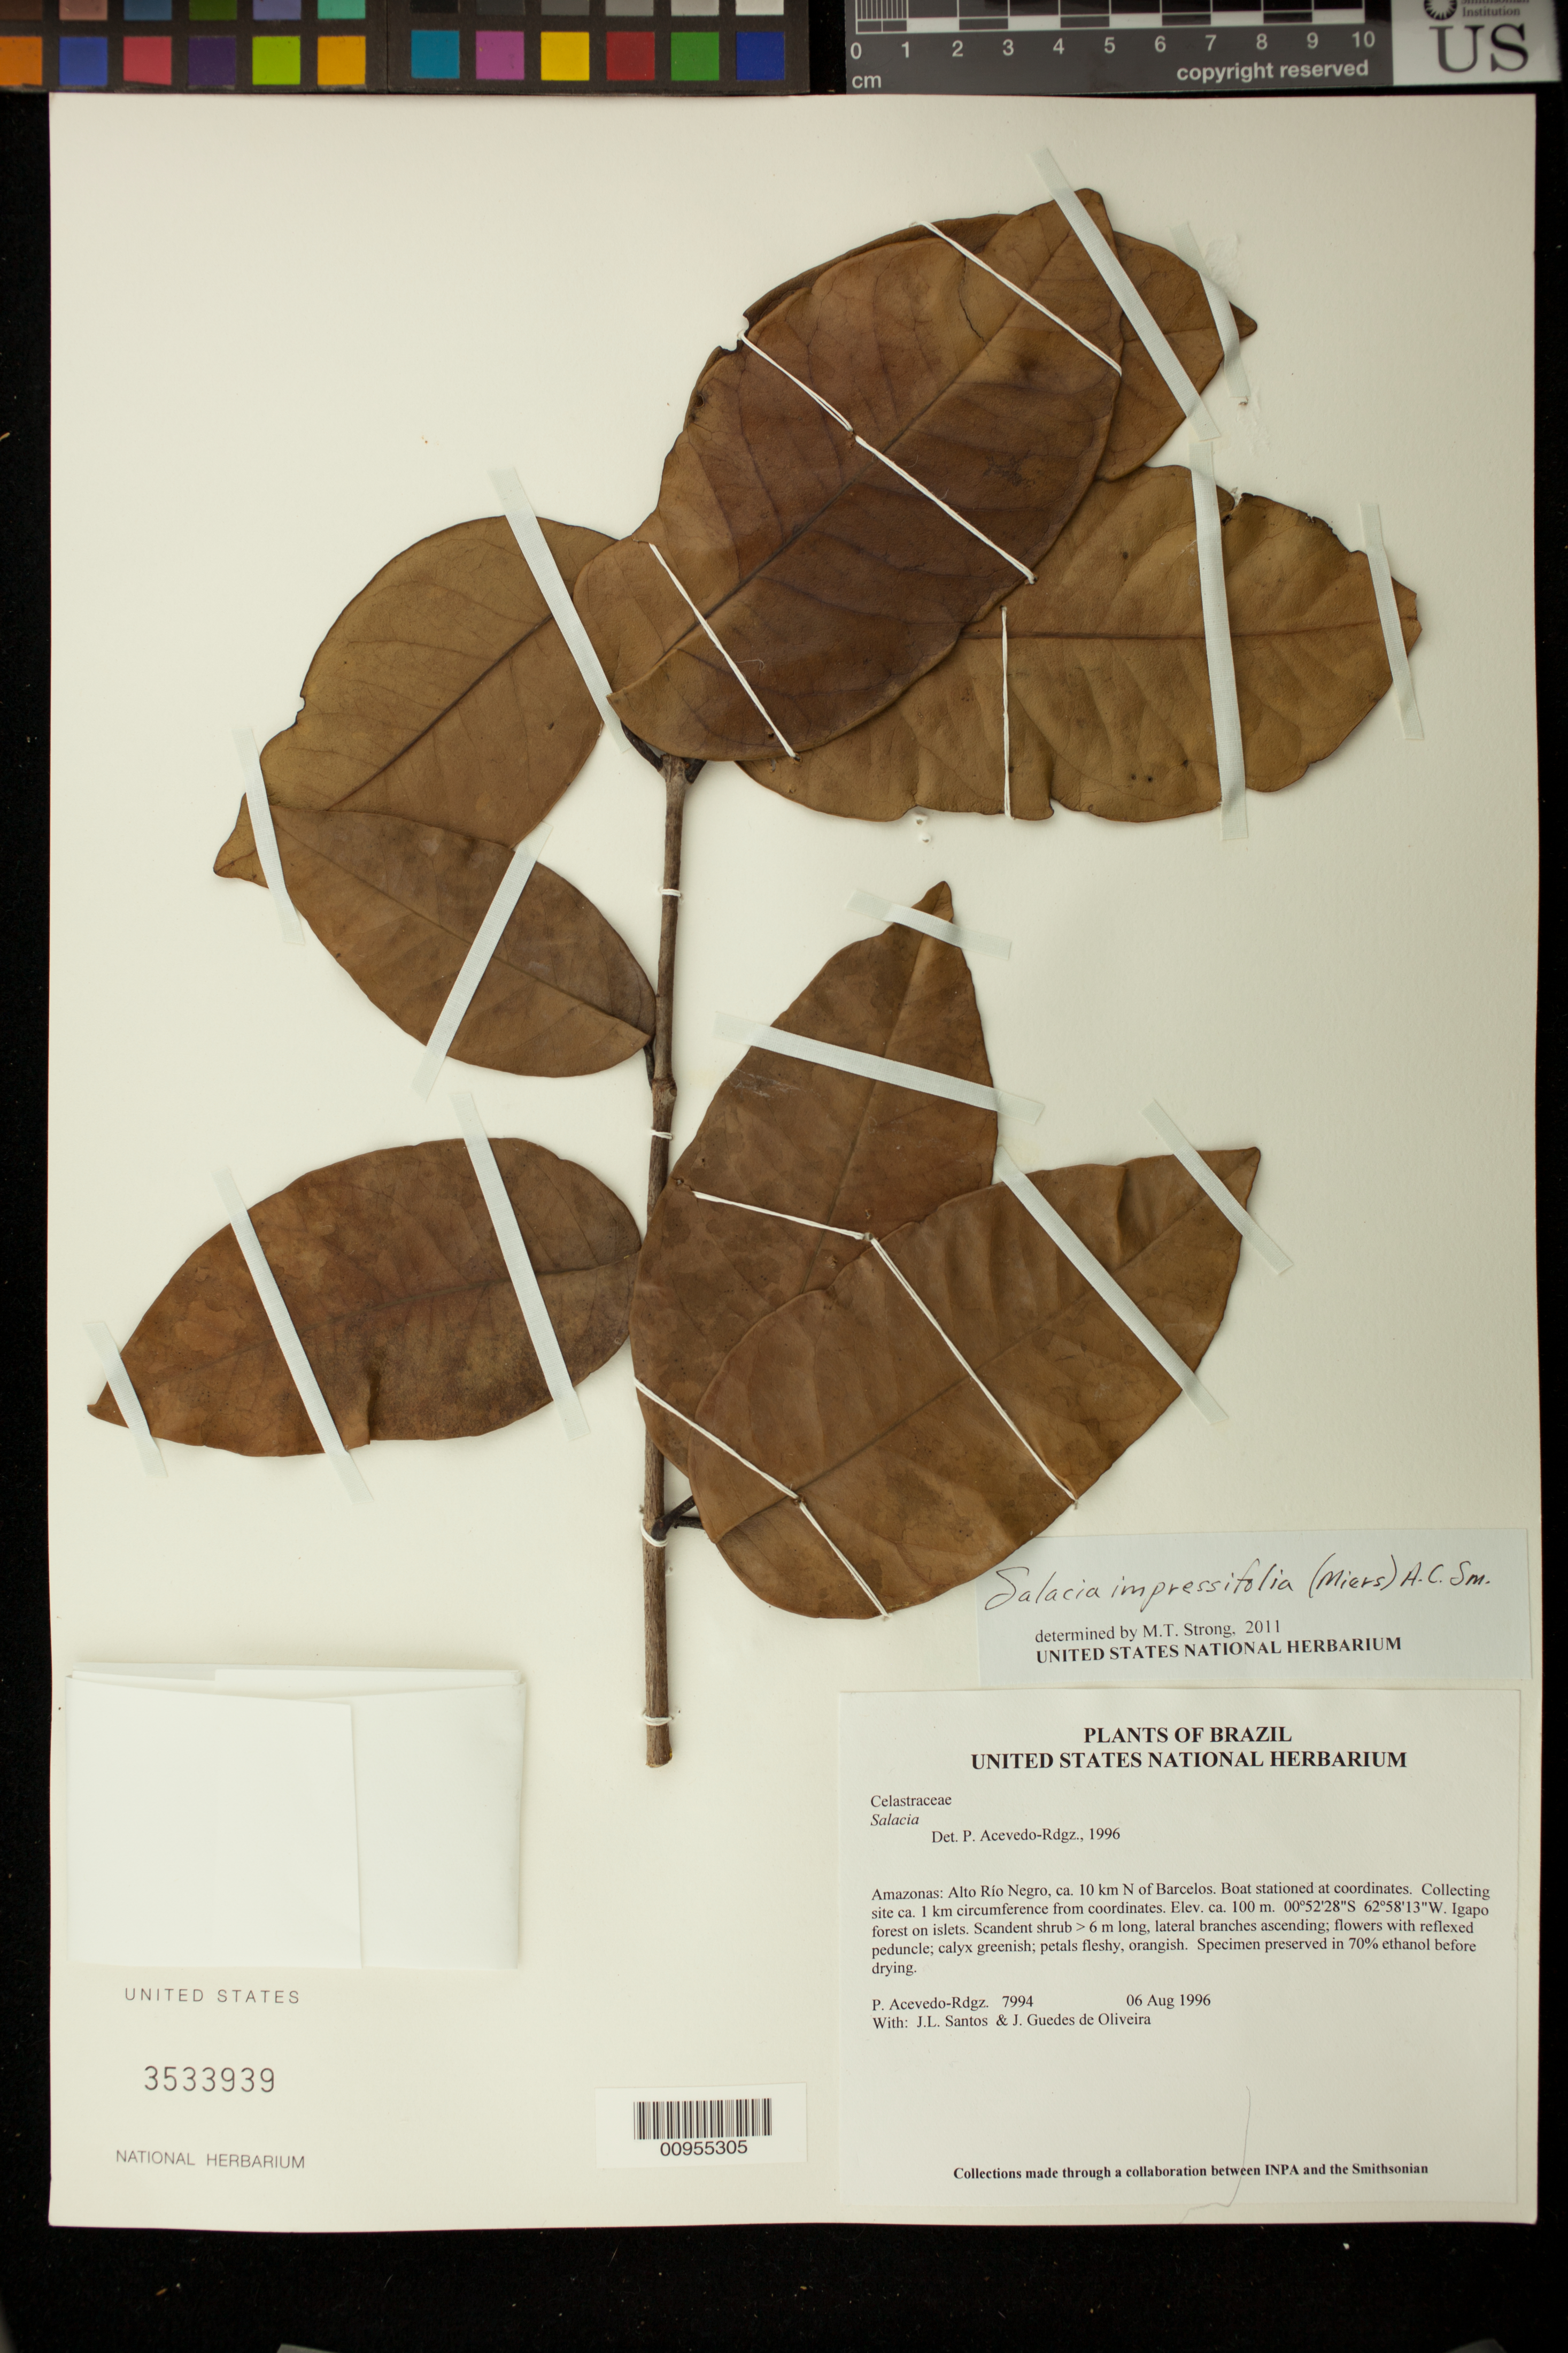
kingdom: Plantae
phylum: Tracheophyta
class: Magnoliopsida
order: Celastrales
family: Celastraceae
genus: Salacia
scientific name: Salacia impressifolia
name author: (Miers) A.C. Sm.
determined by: Strong, M. T., (US), Smithsonian Institution - National Museum of Natural History (UNITED STATES)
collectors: P. Acevedo-Rodr., J. L. Santos & J. Guedes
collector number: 7994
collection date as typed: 06 Aug 1996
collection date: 1996-08-06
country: Brazil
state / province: Amazonas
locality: Amazonas: Alto Río Negro, ca. 10 km N of Barcelos. Boat stationed at coordinates. Collecting site ca. 1 km circumference from coordinates.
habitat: Igapo forest on islets.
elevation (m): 100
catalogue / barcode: US 3533939